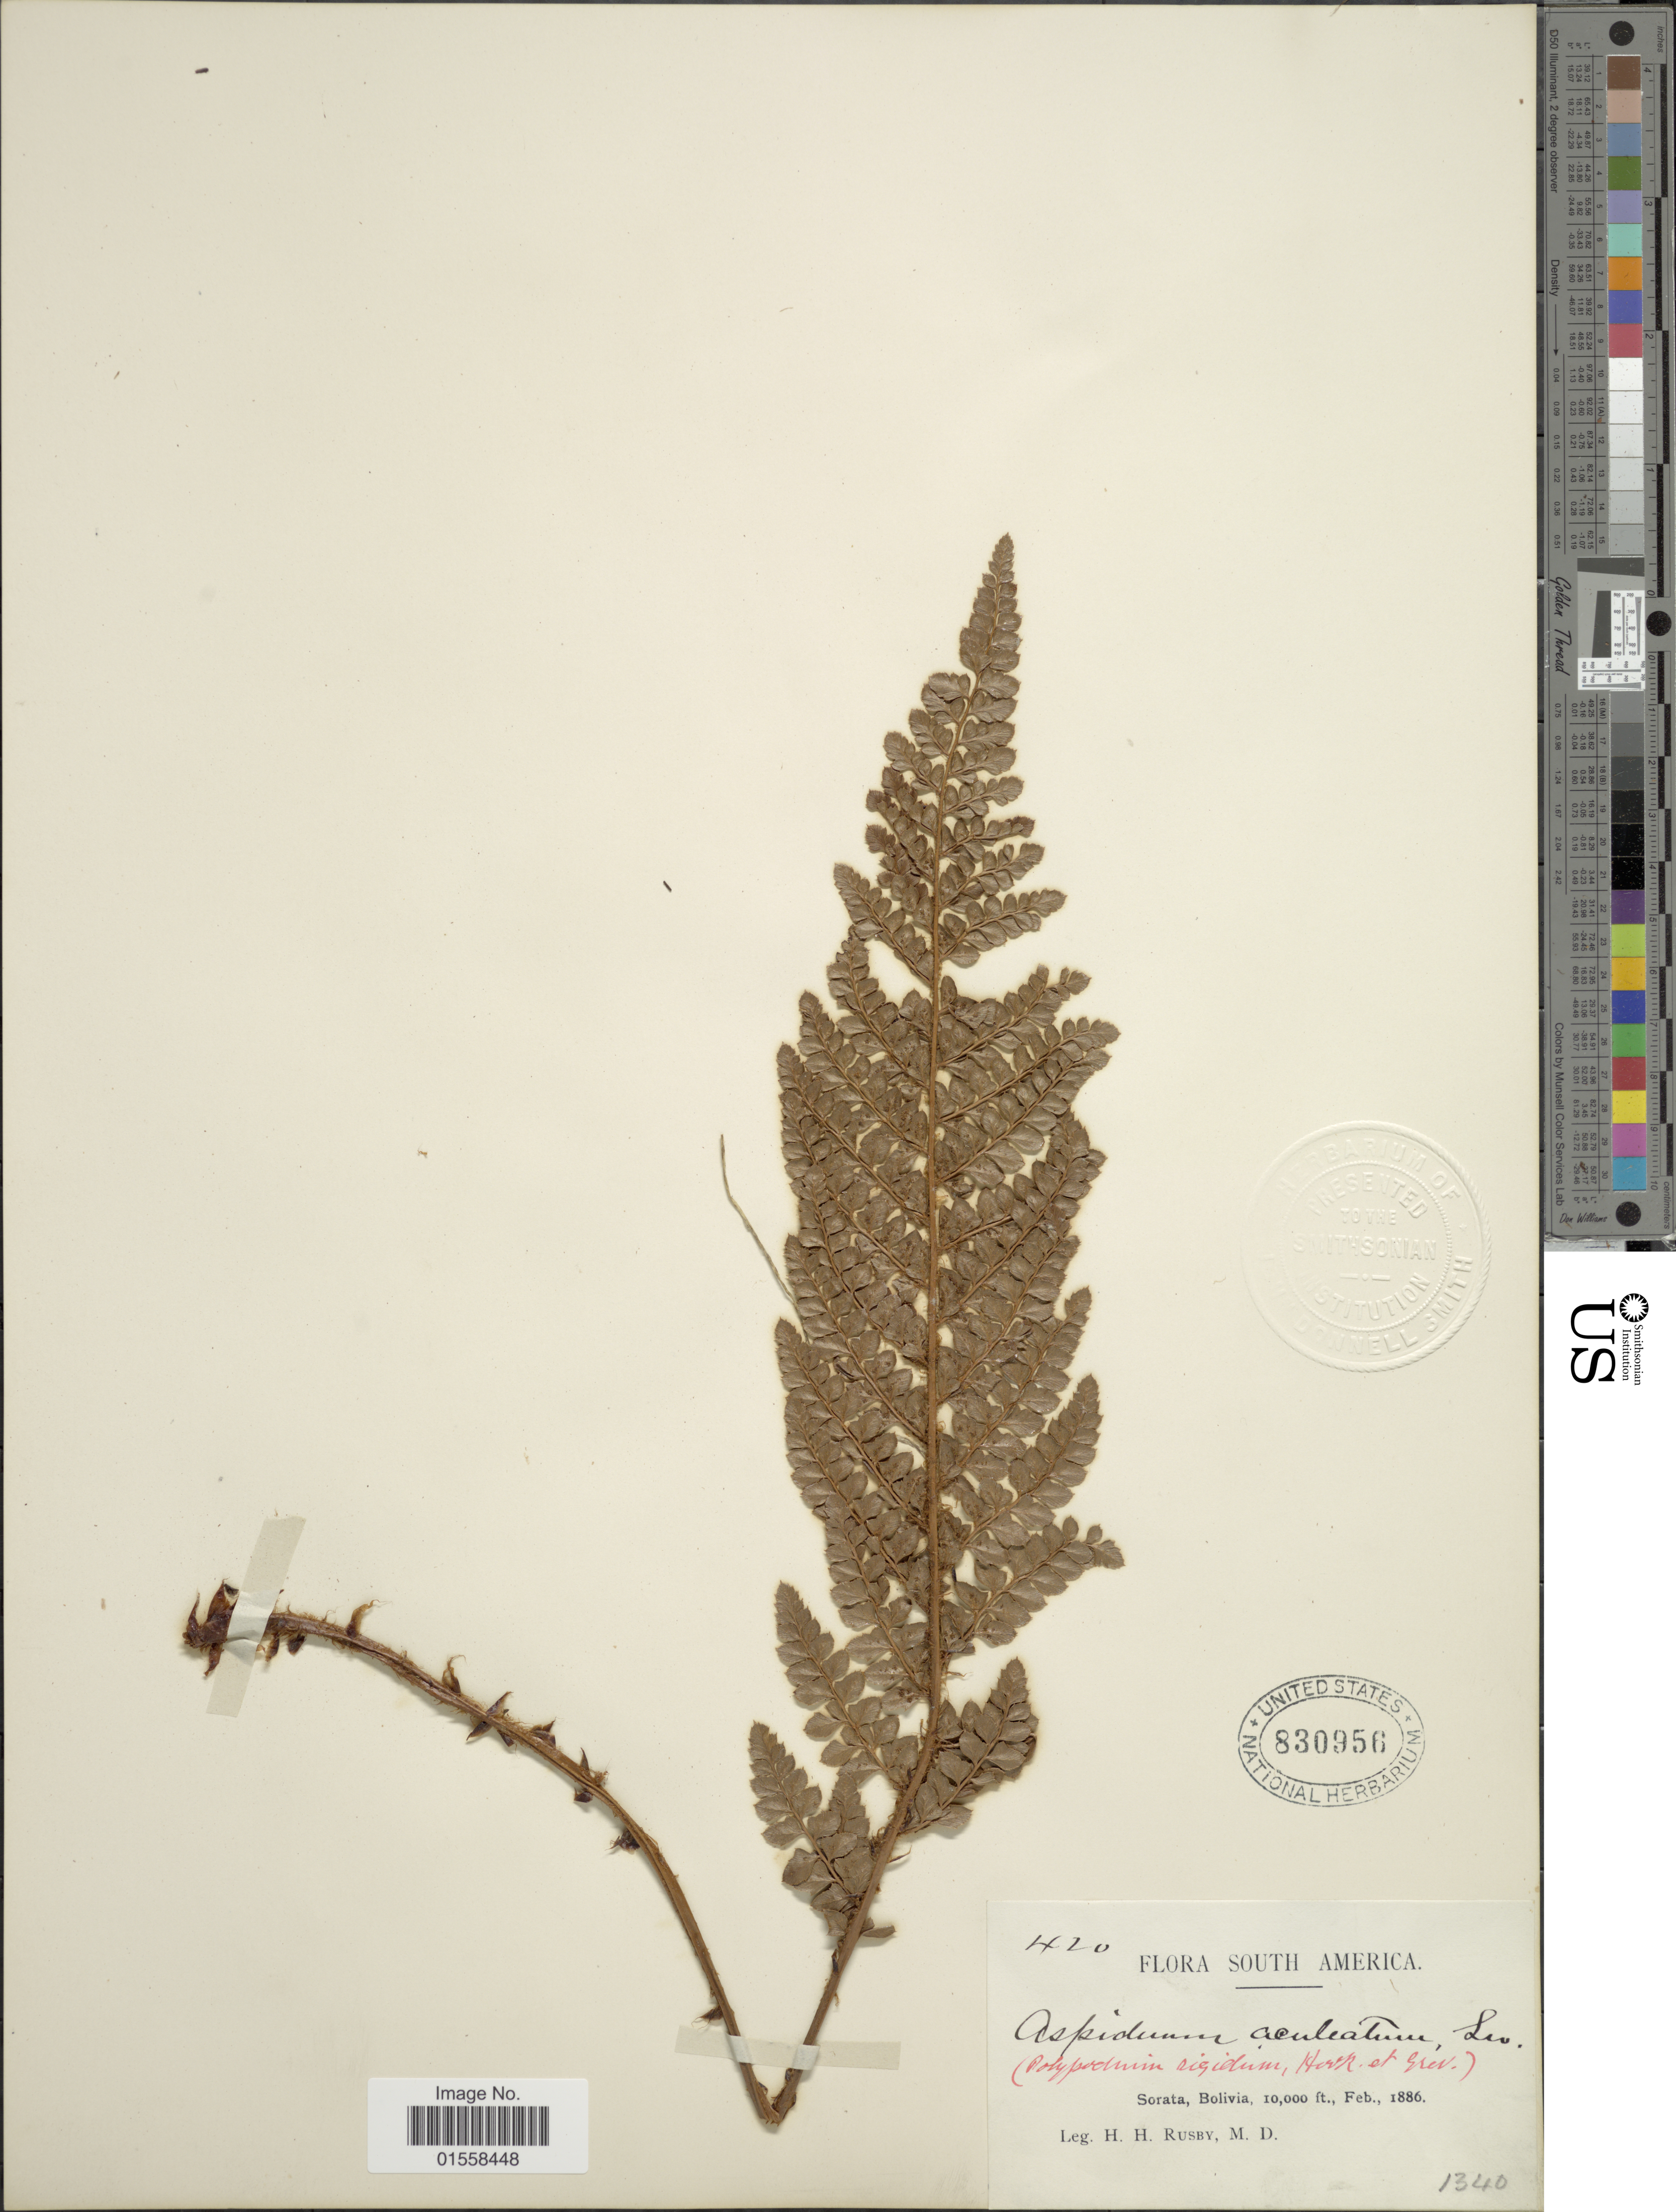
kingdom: Plantae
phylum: Tracheophyta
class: Polypodiopsida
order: Polypodiales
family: Dryopteridaceae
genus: Polystichum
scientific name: Polystichum orbiculatum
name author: (Desv.) J. Rémy & Fée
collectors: H. H. Rusby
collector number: H20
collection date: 1886-02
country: Bolivia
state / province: La Páz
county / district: Larecaja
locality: Sorata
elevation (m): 3048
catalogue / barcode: US 830956